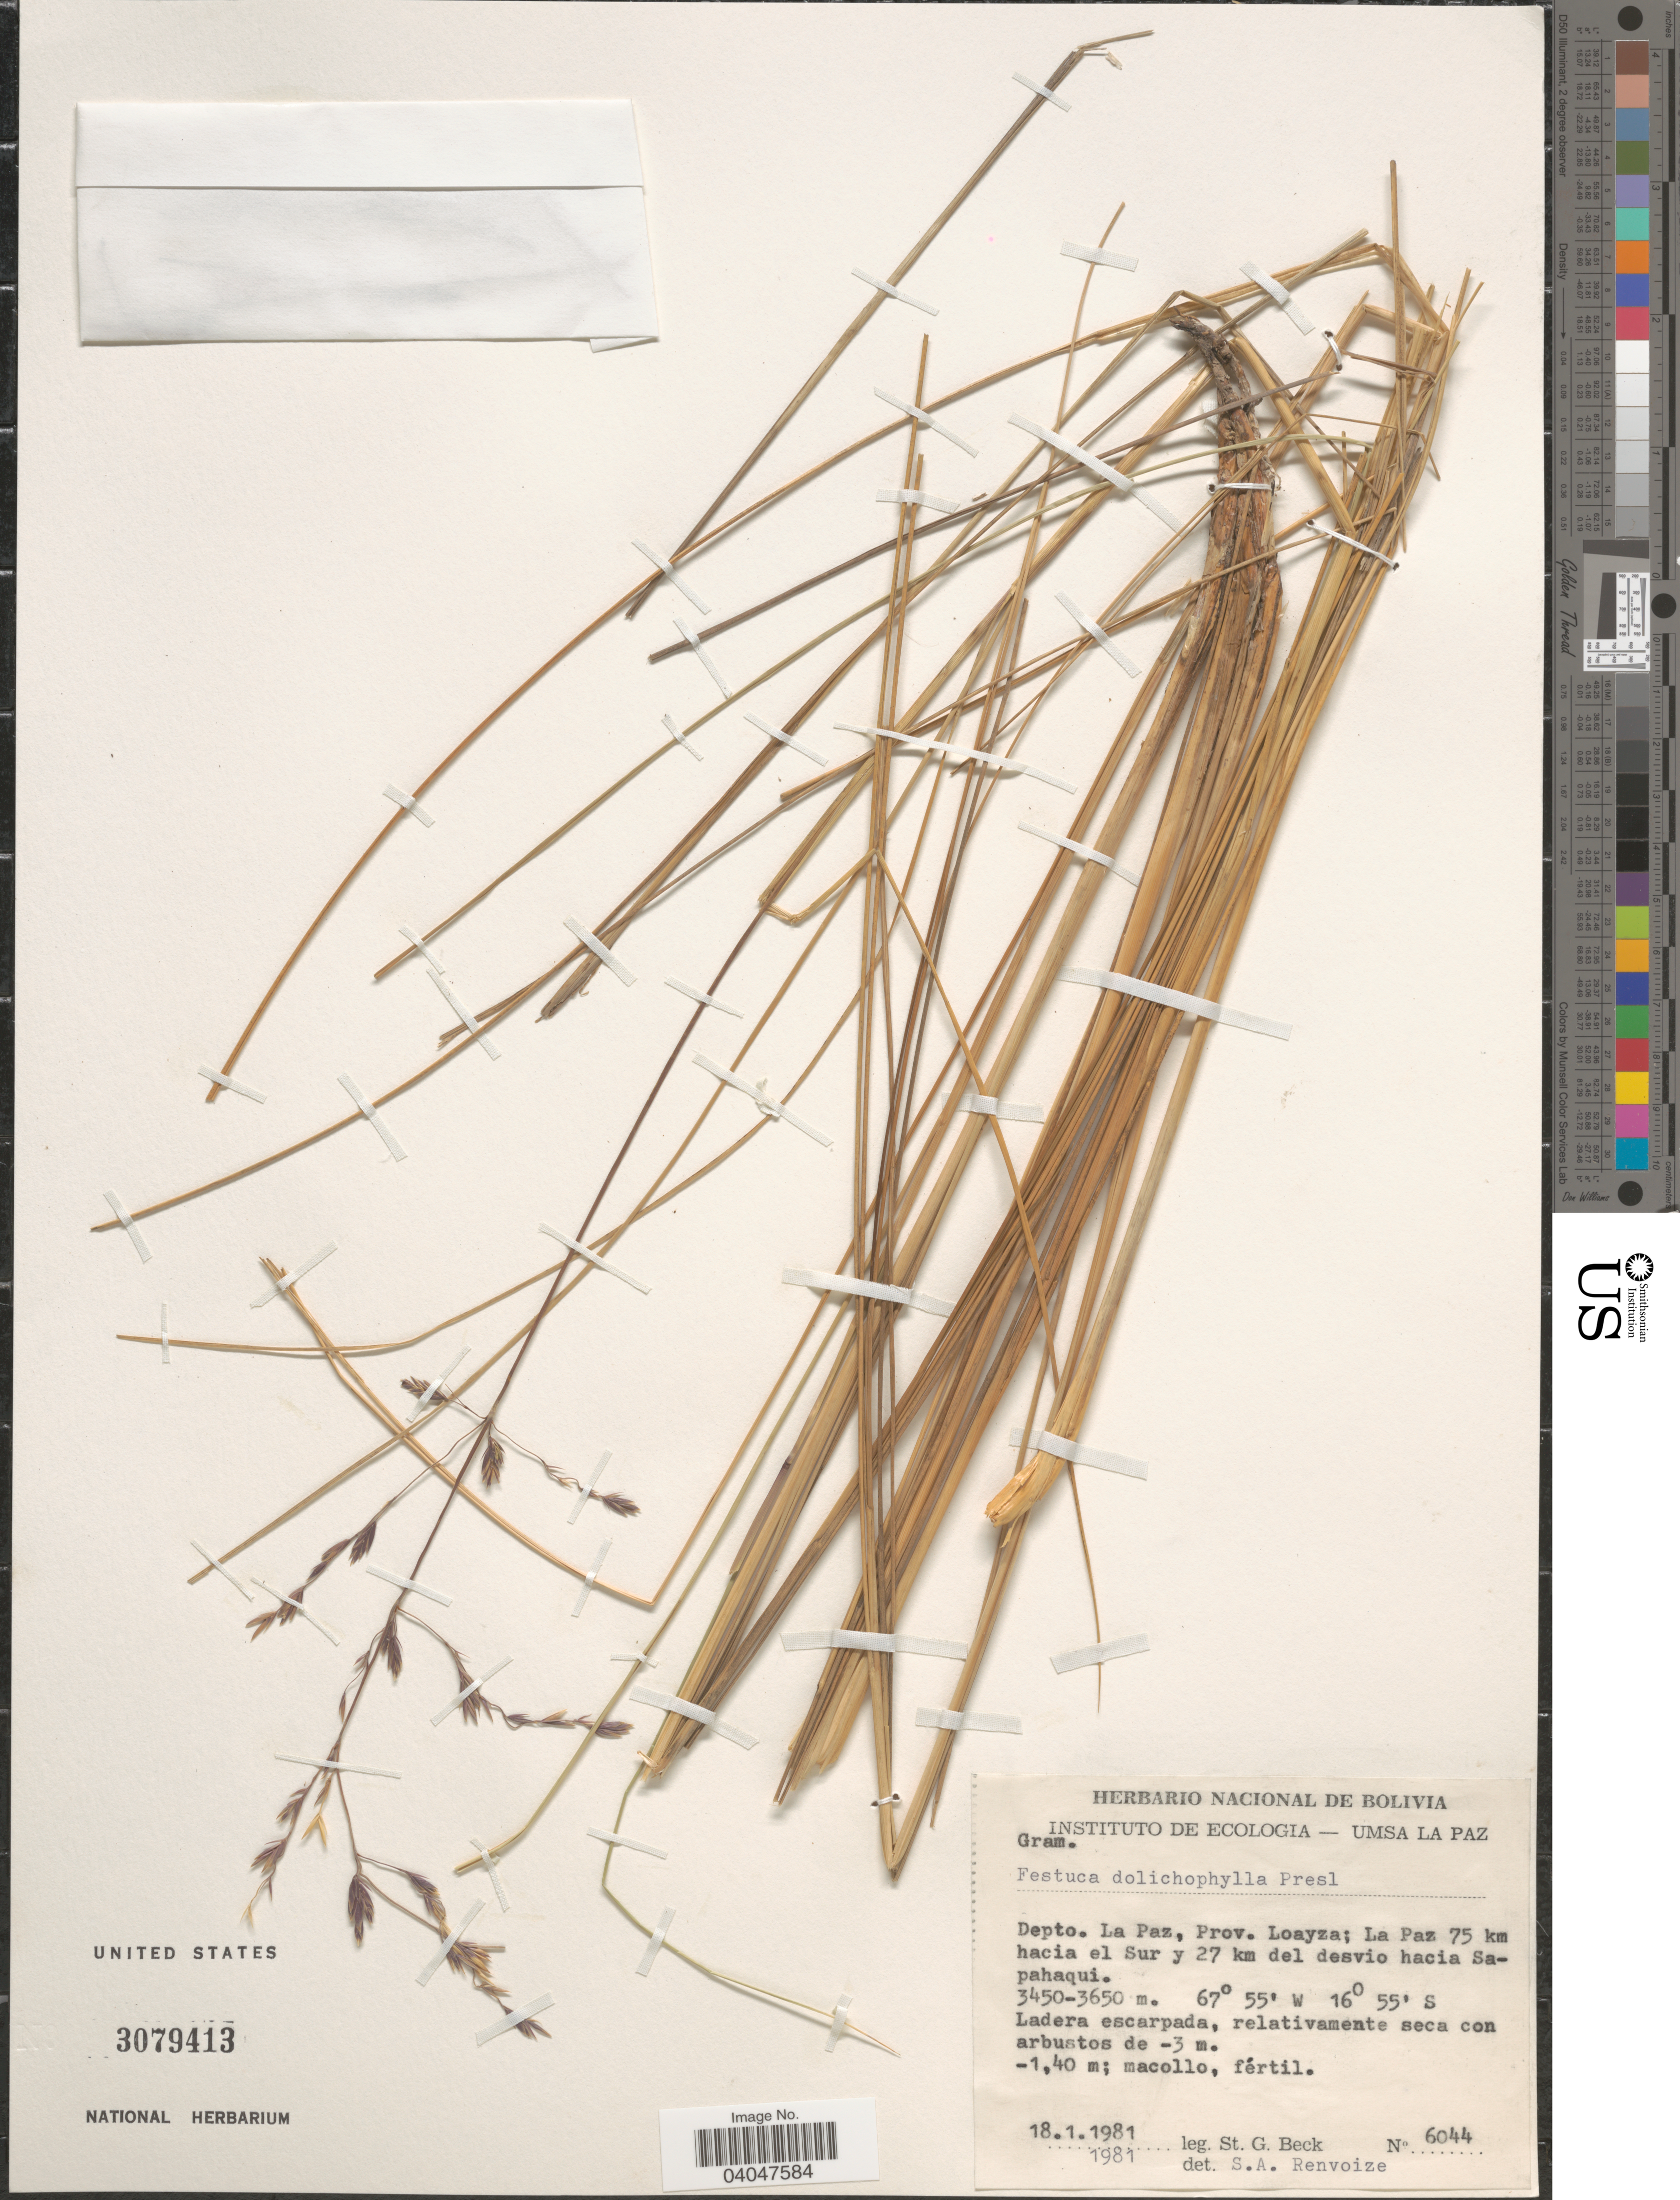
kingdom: Plantae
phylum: Tracheophyta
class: Liliopsida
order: Poales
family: Poaceae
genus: Festuca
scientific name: Festuca dolichophylla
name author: J. Presl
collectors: S. G. Beck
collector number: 6044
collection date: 1981-01-18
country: Bolivia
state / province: La Paz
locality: Depto. La Paz, Prov. Loayza; La Paz 75 km hacia el Sur y 27 km del desvio hacia Sapahaqui.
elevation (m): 3450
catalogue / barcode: US 3079413